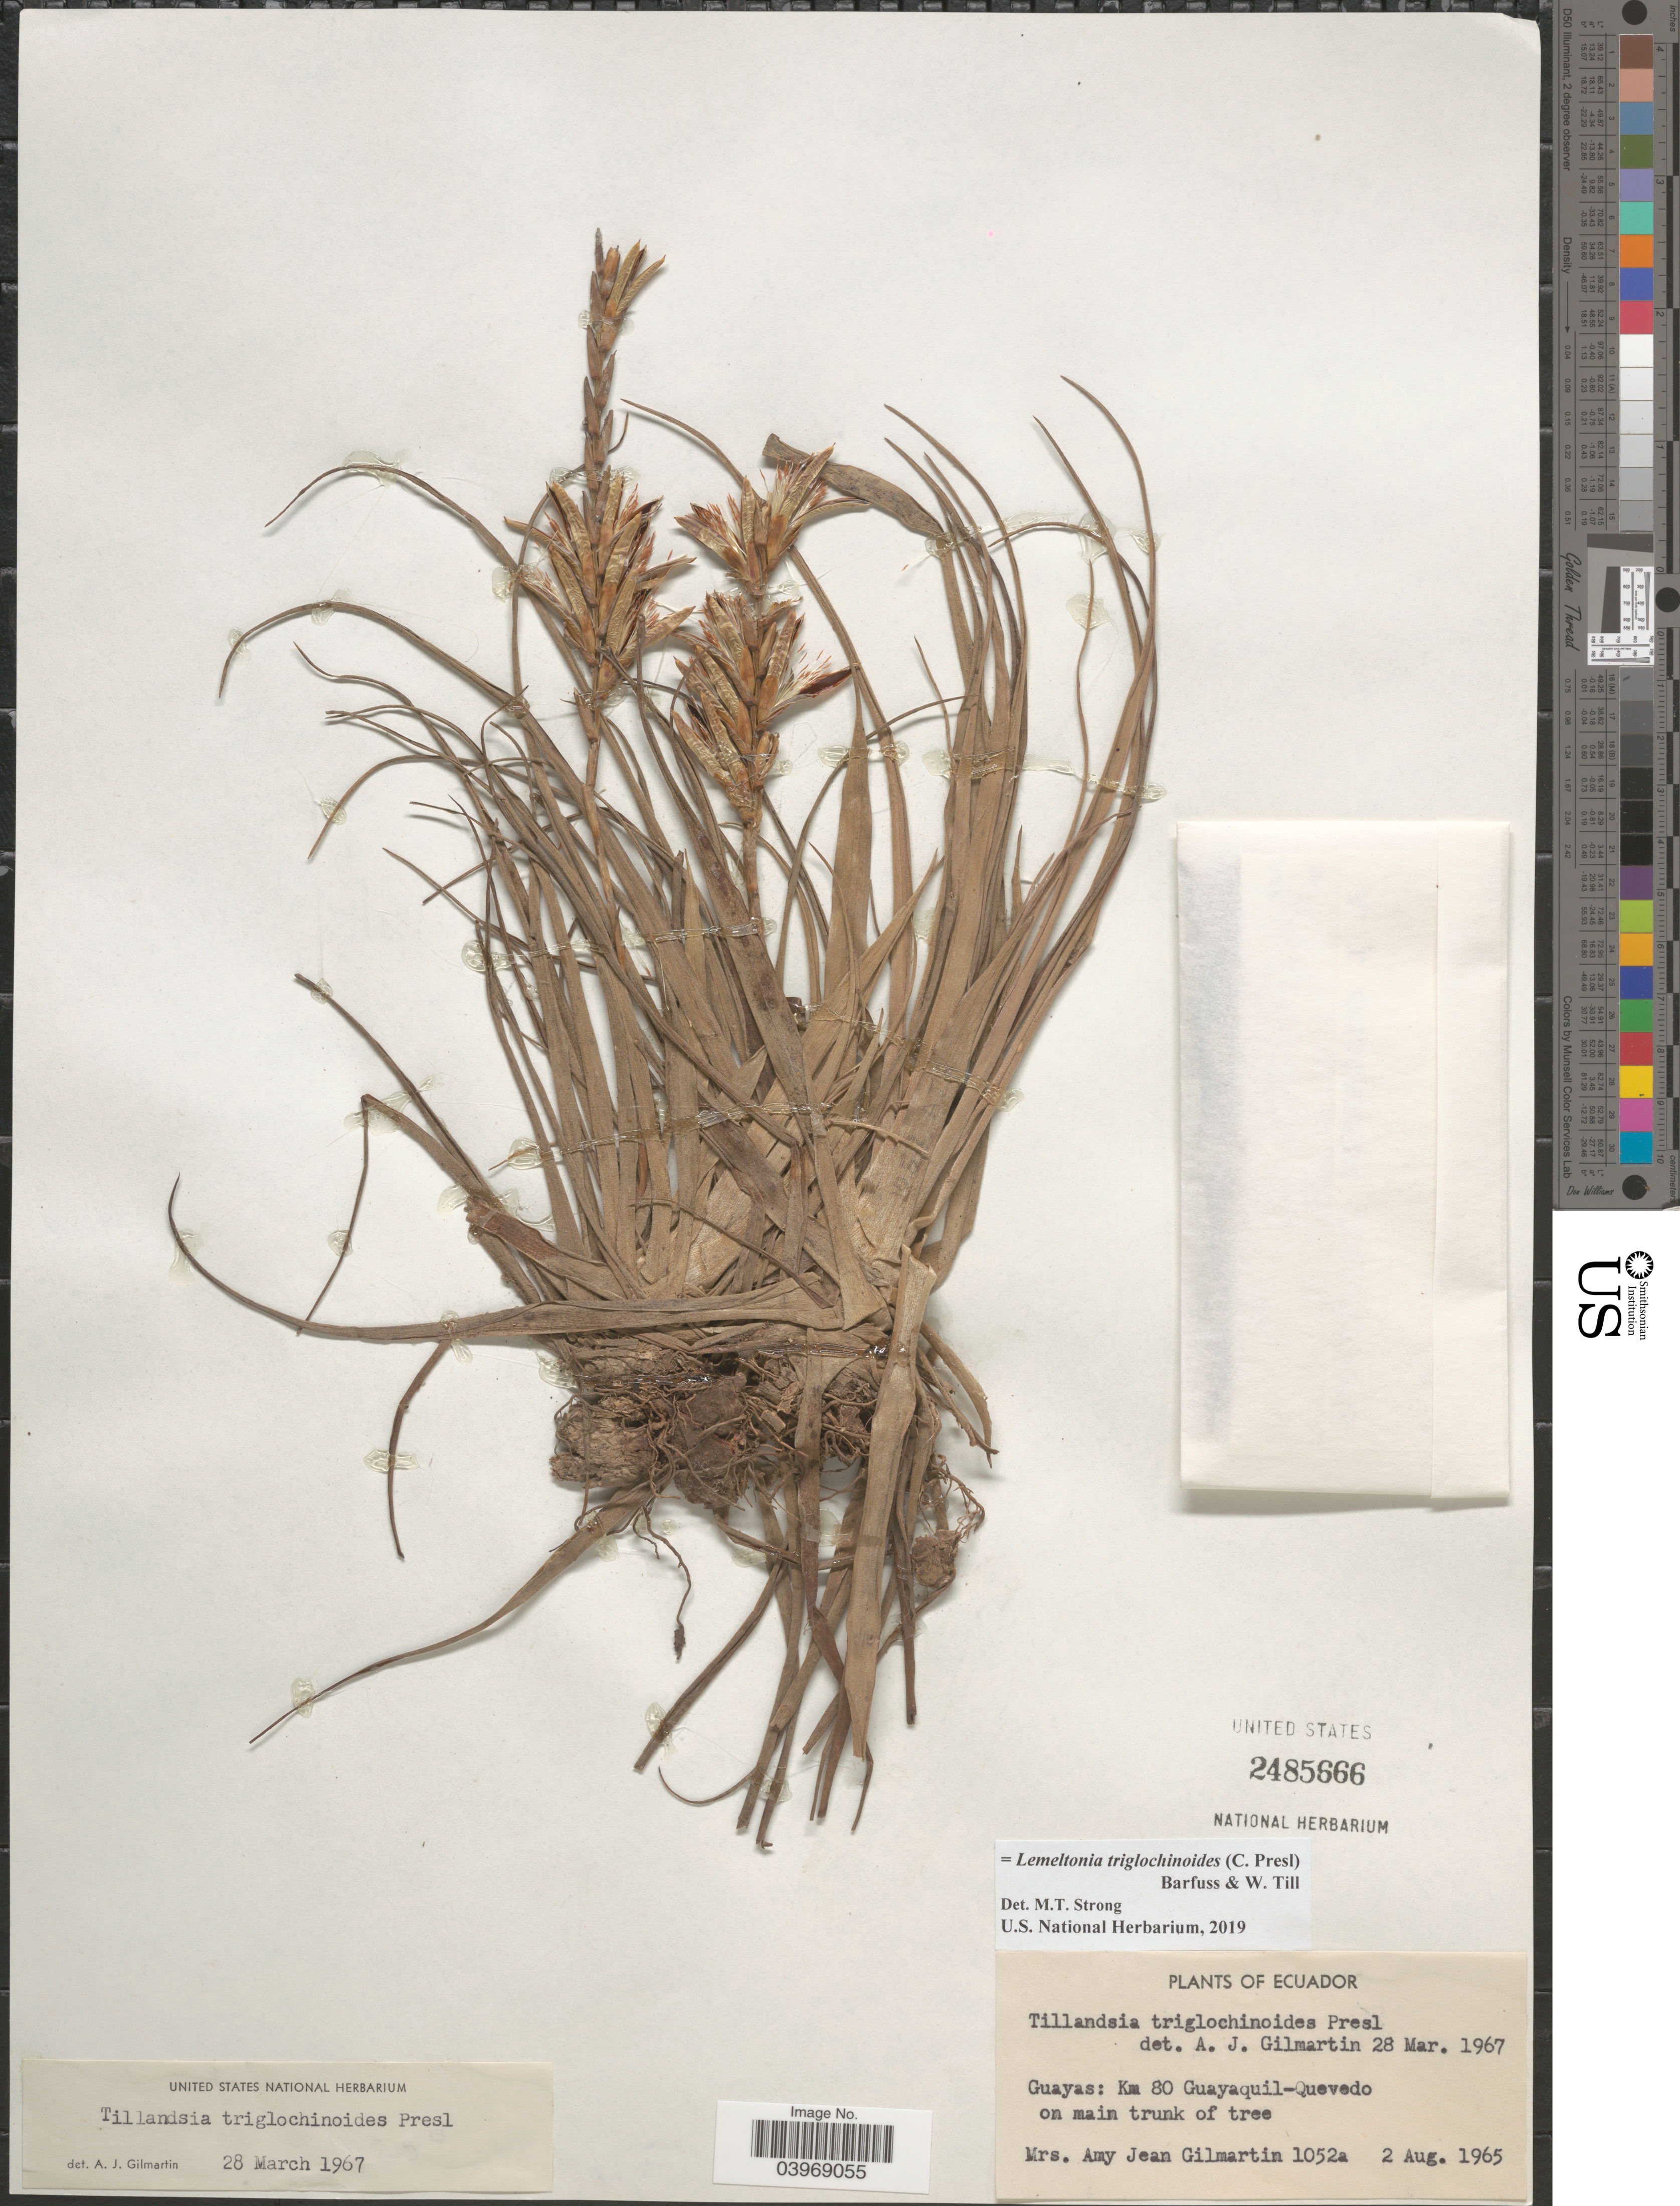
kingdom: Plantae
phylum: Tracheophyta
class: Liliopsida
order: Poales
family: Bromeliaceae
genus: Lemeltonia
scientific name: Lemeltonia triglochinoides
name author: (C. Presl) Barfuss & W. Till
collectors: A. J. Gilmartin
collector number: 1052a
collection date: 1965-08-02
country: Ecuador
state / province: Guayas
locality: Km 80 Guayaquil-Quevedo on main trunk of tree.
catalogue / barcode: US 2485666